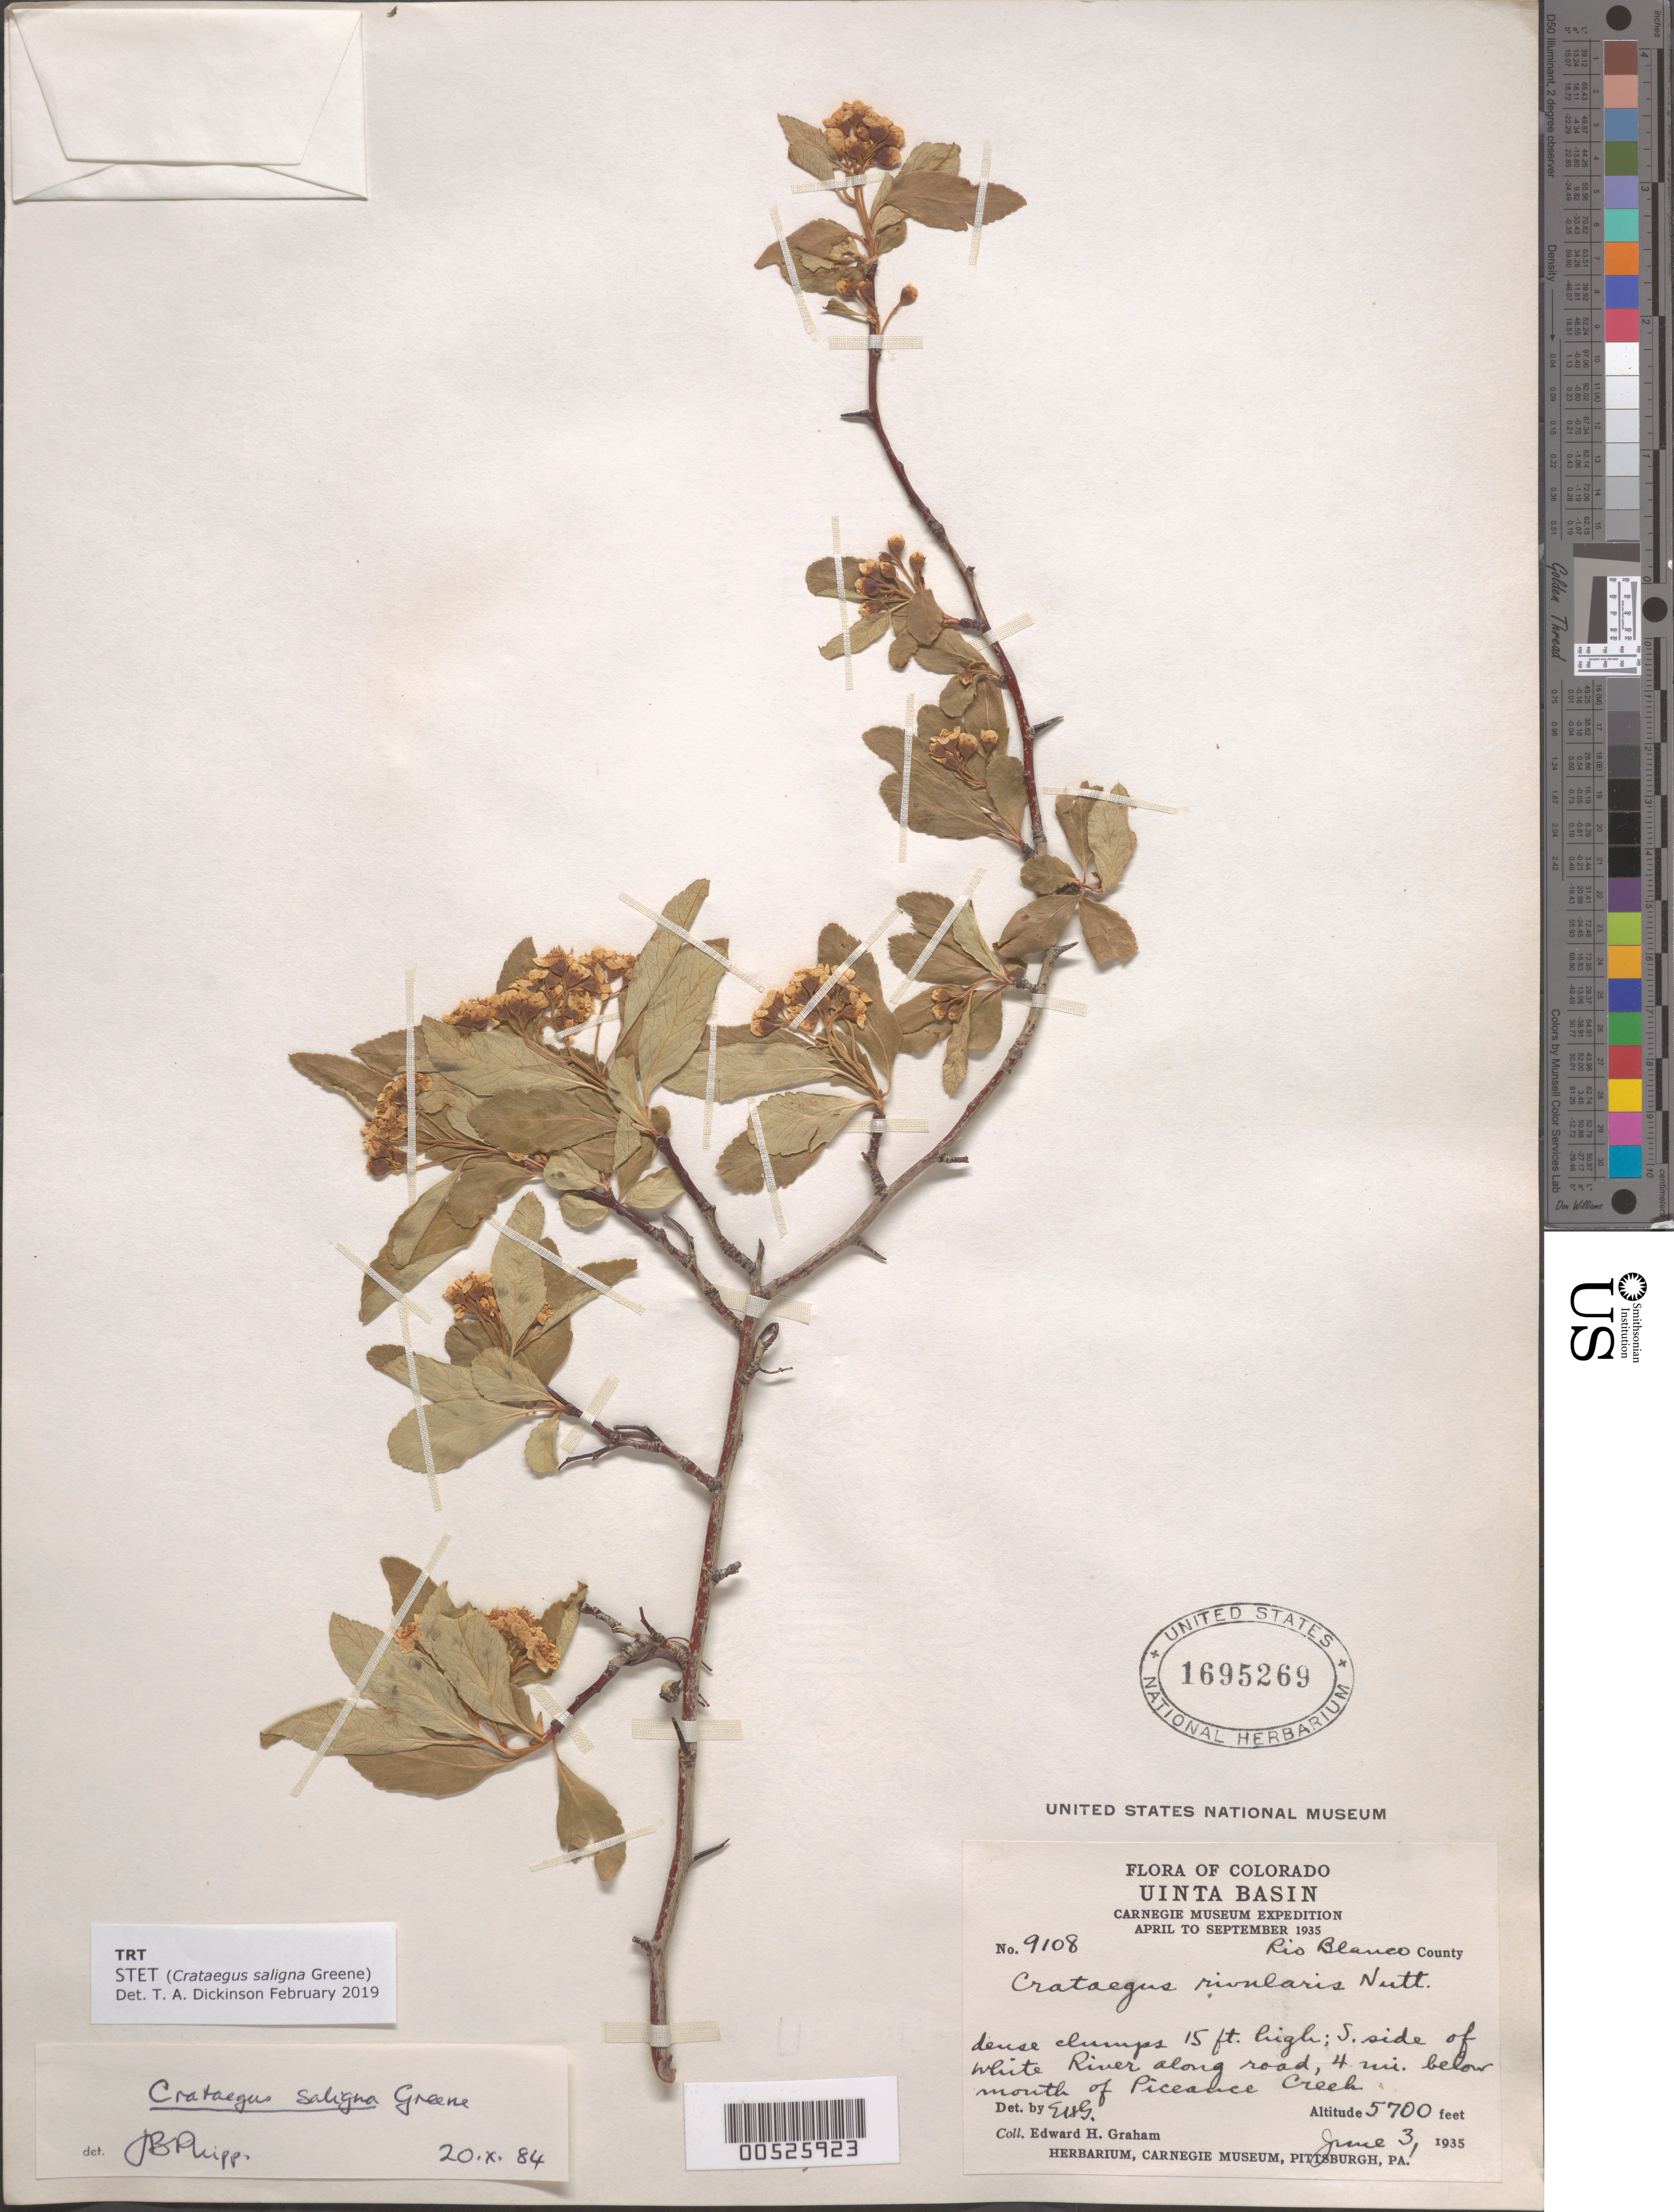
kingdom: Plantae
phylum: Tracheophyta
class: Magnoliopsida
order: Rosales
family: Rosaceae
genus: Crataegus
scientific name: Crataegus saligna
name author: Greene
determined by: Phipps, James B., (UWO), University of Western Ontario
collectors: E. H. Graham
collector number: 9108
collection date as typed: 03 Jun 1935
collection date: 1935-06-03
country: United States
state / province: Colorado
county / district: Rio Blanco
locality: S side of White River along road, 4 mi. below mouth of Piceace Creek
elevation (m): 1737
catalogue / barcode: US 1695269